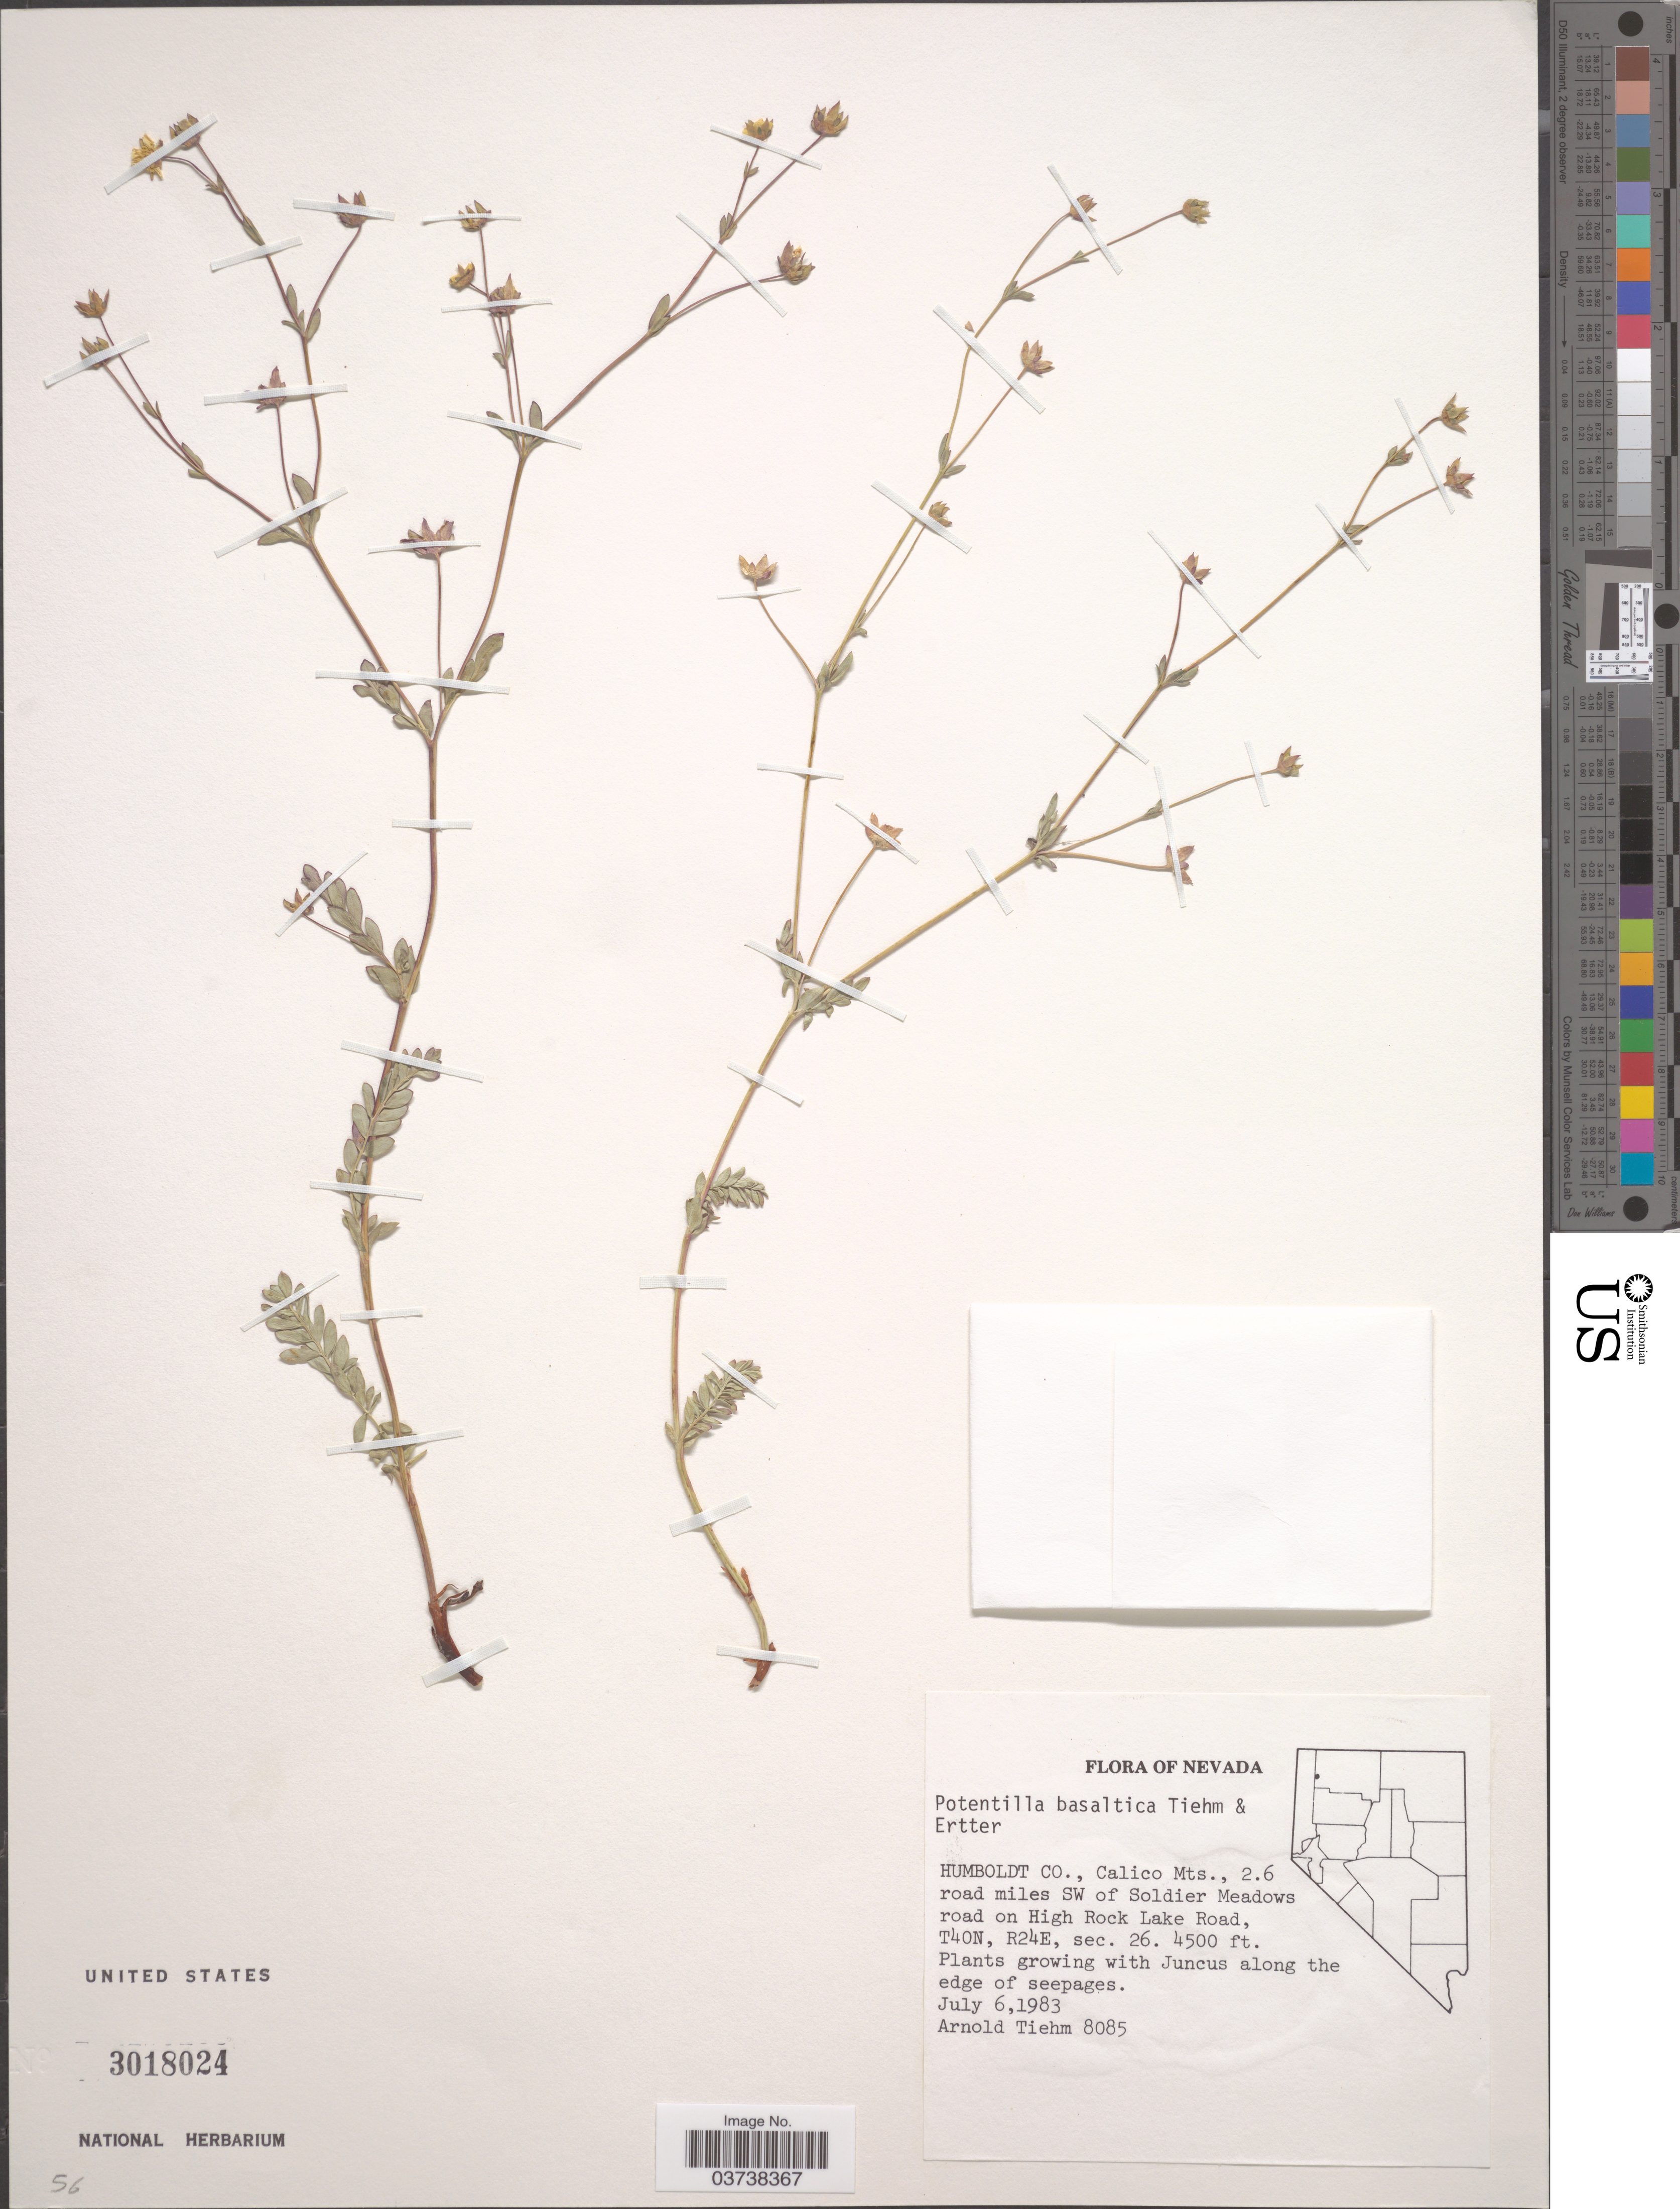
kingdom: Plantae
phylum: Tracheophyta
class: Magnoliopsida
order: Rosales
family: Rosaceae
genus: Potentilla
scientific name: Potentilla basaltica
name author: Tiehm & Ertter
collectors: A. Tiehm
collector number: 8085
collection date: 1983-07-06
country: United States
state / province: Nevada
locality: Humboldt Co., Calico Mts., 2.6 road miles SW of Soldier Meadows road on High Rock Lake Road, T40N, R24E, sec. 26.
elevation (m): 1372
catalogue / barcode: US 3018024